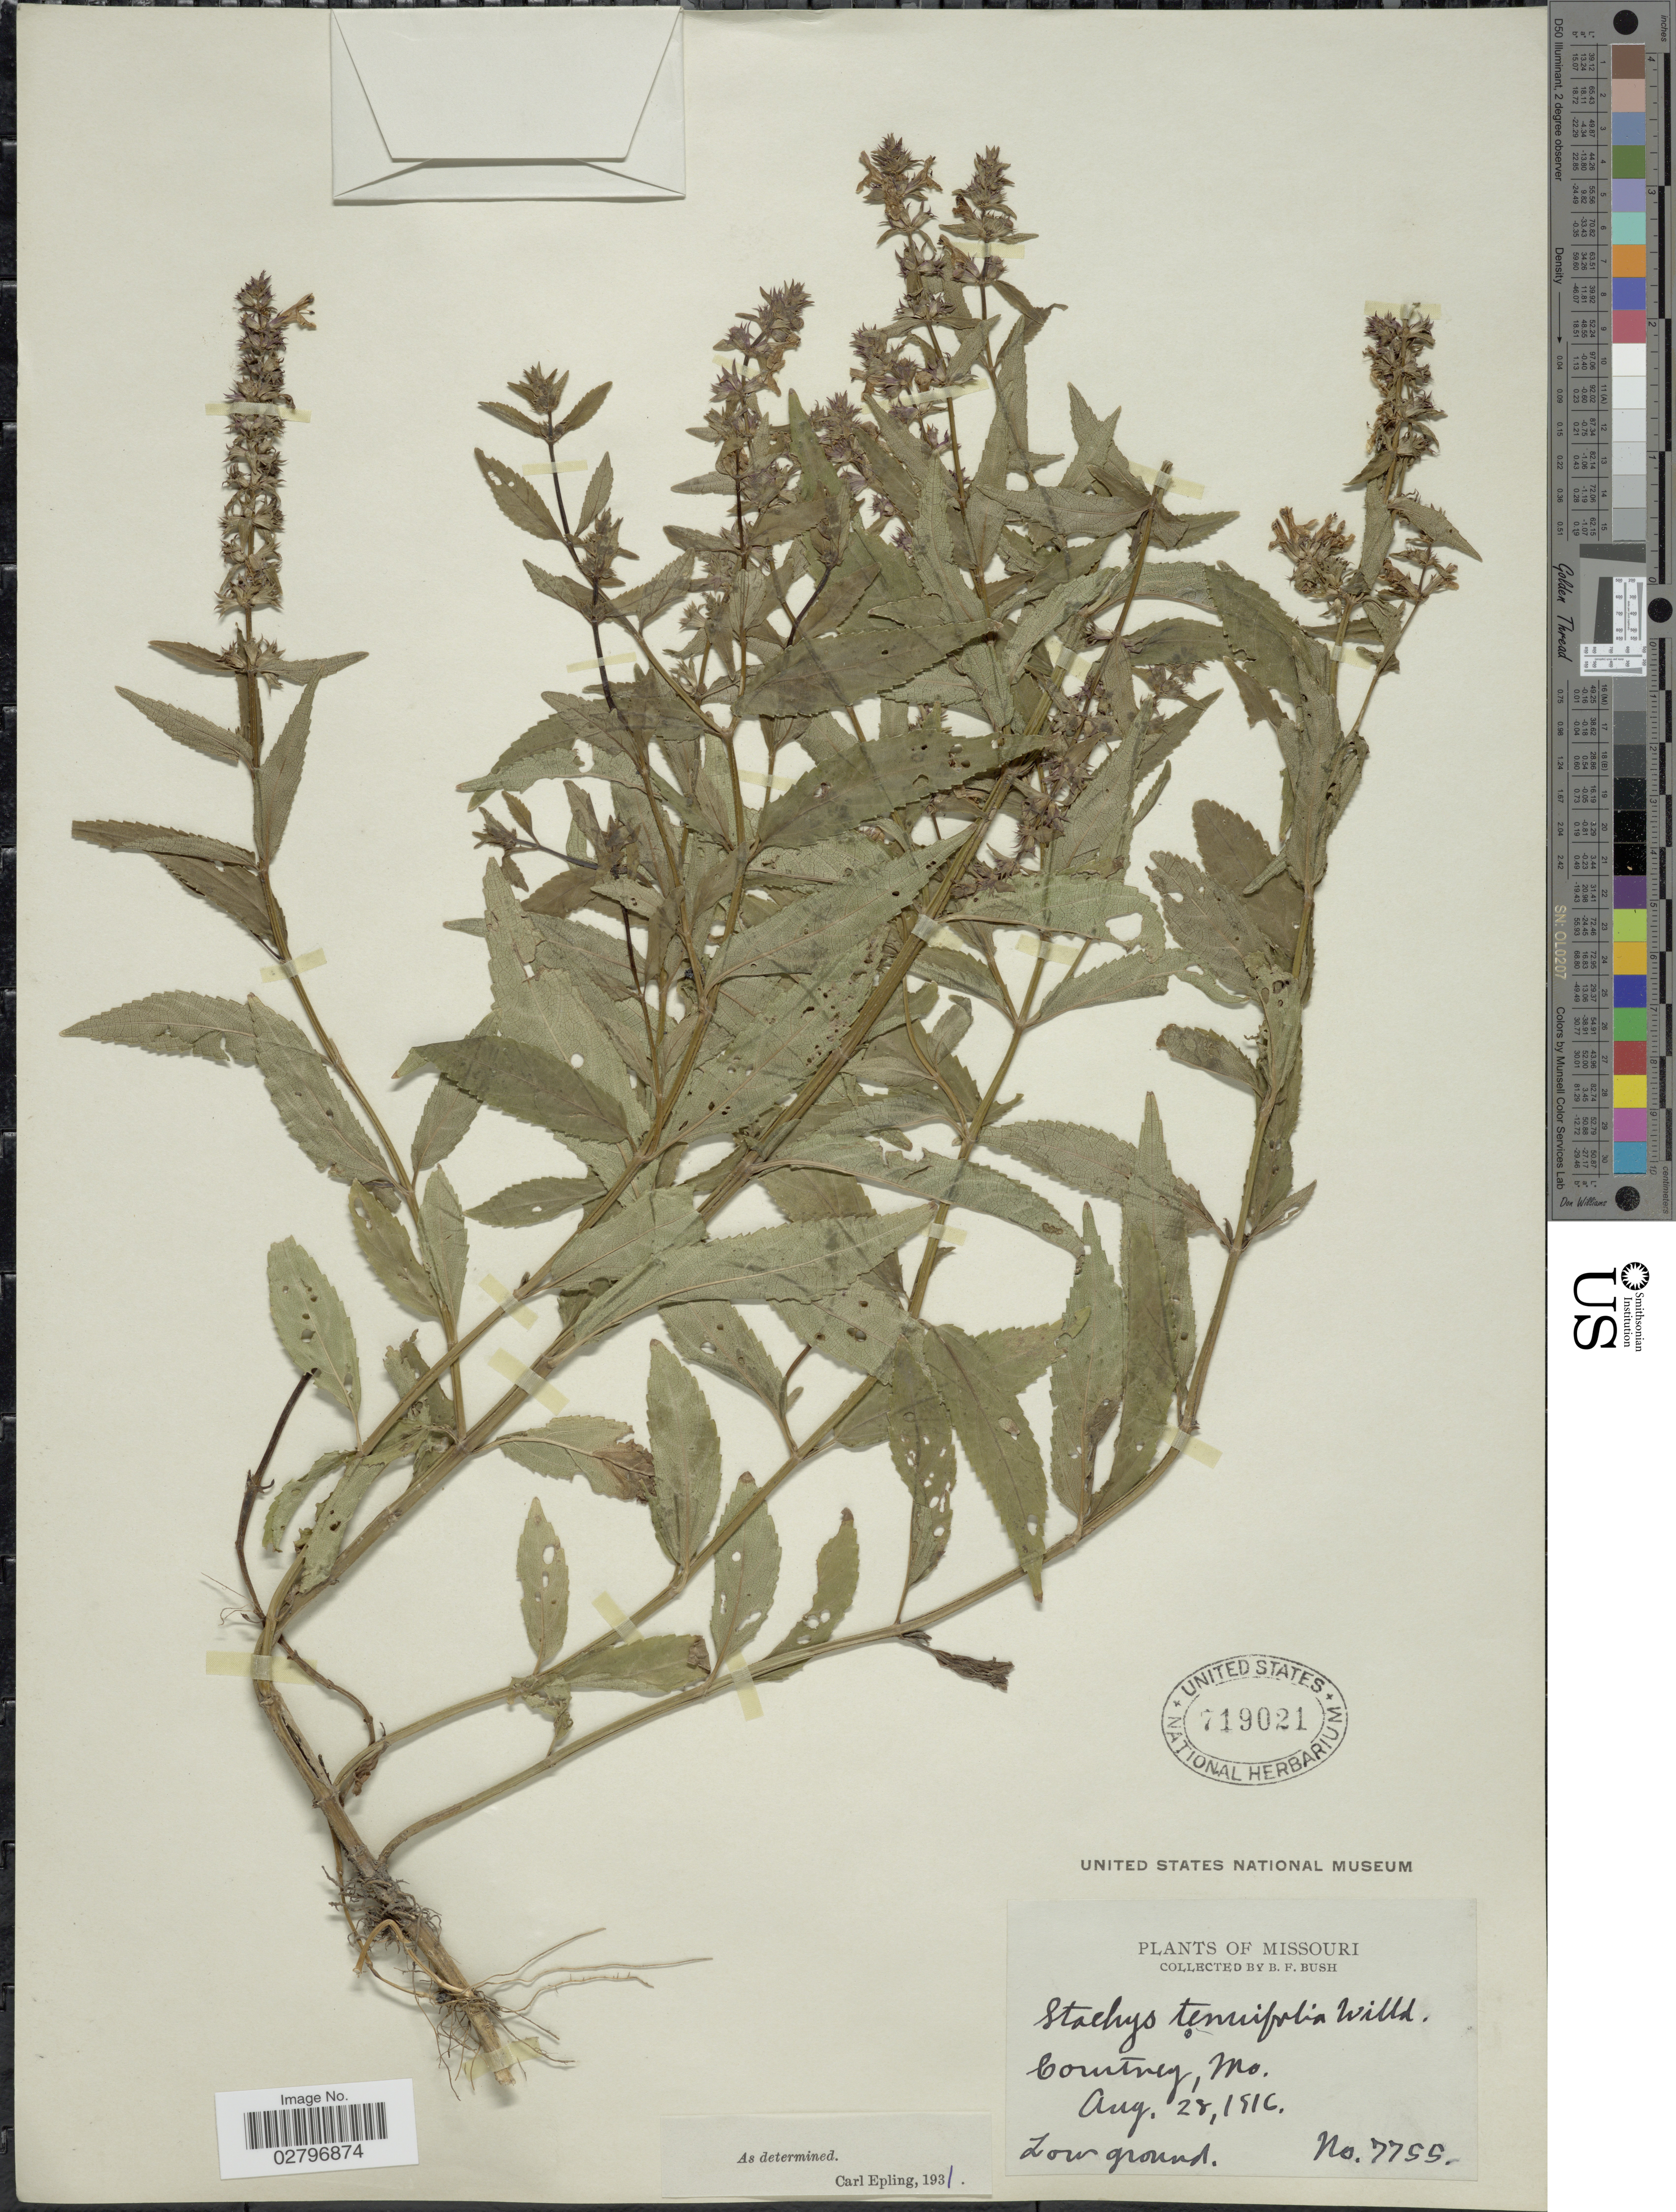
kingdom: Plantae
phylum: Tracheophyta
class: Magnoliopsida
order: Lamiales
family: Lamiaceae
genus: Stachys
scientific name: Stachys tenuifolia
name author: Willd.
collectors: B. F. Bush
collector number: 7755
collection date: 1916-08-28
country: United States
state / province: Missouri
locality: Courtney, Mo.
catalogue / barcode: US 719021